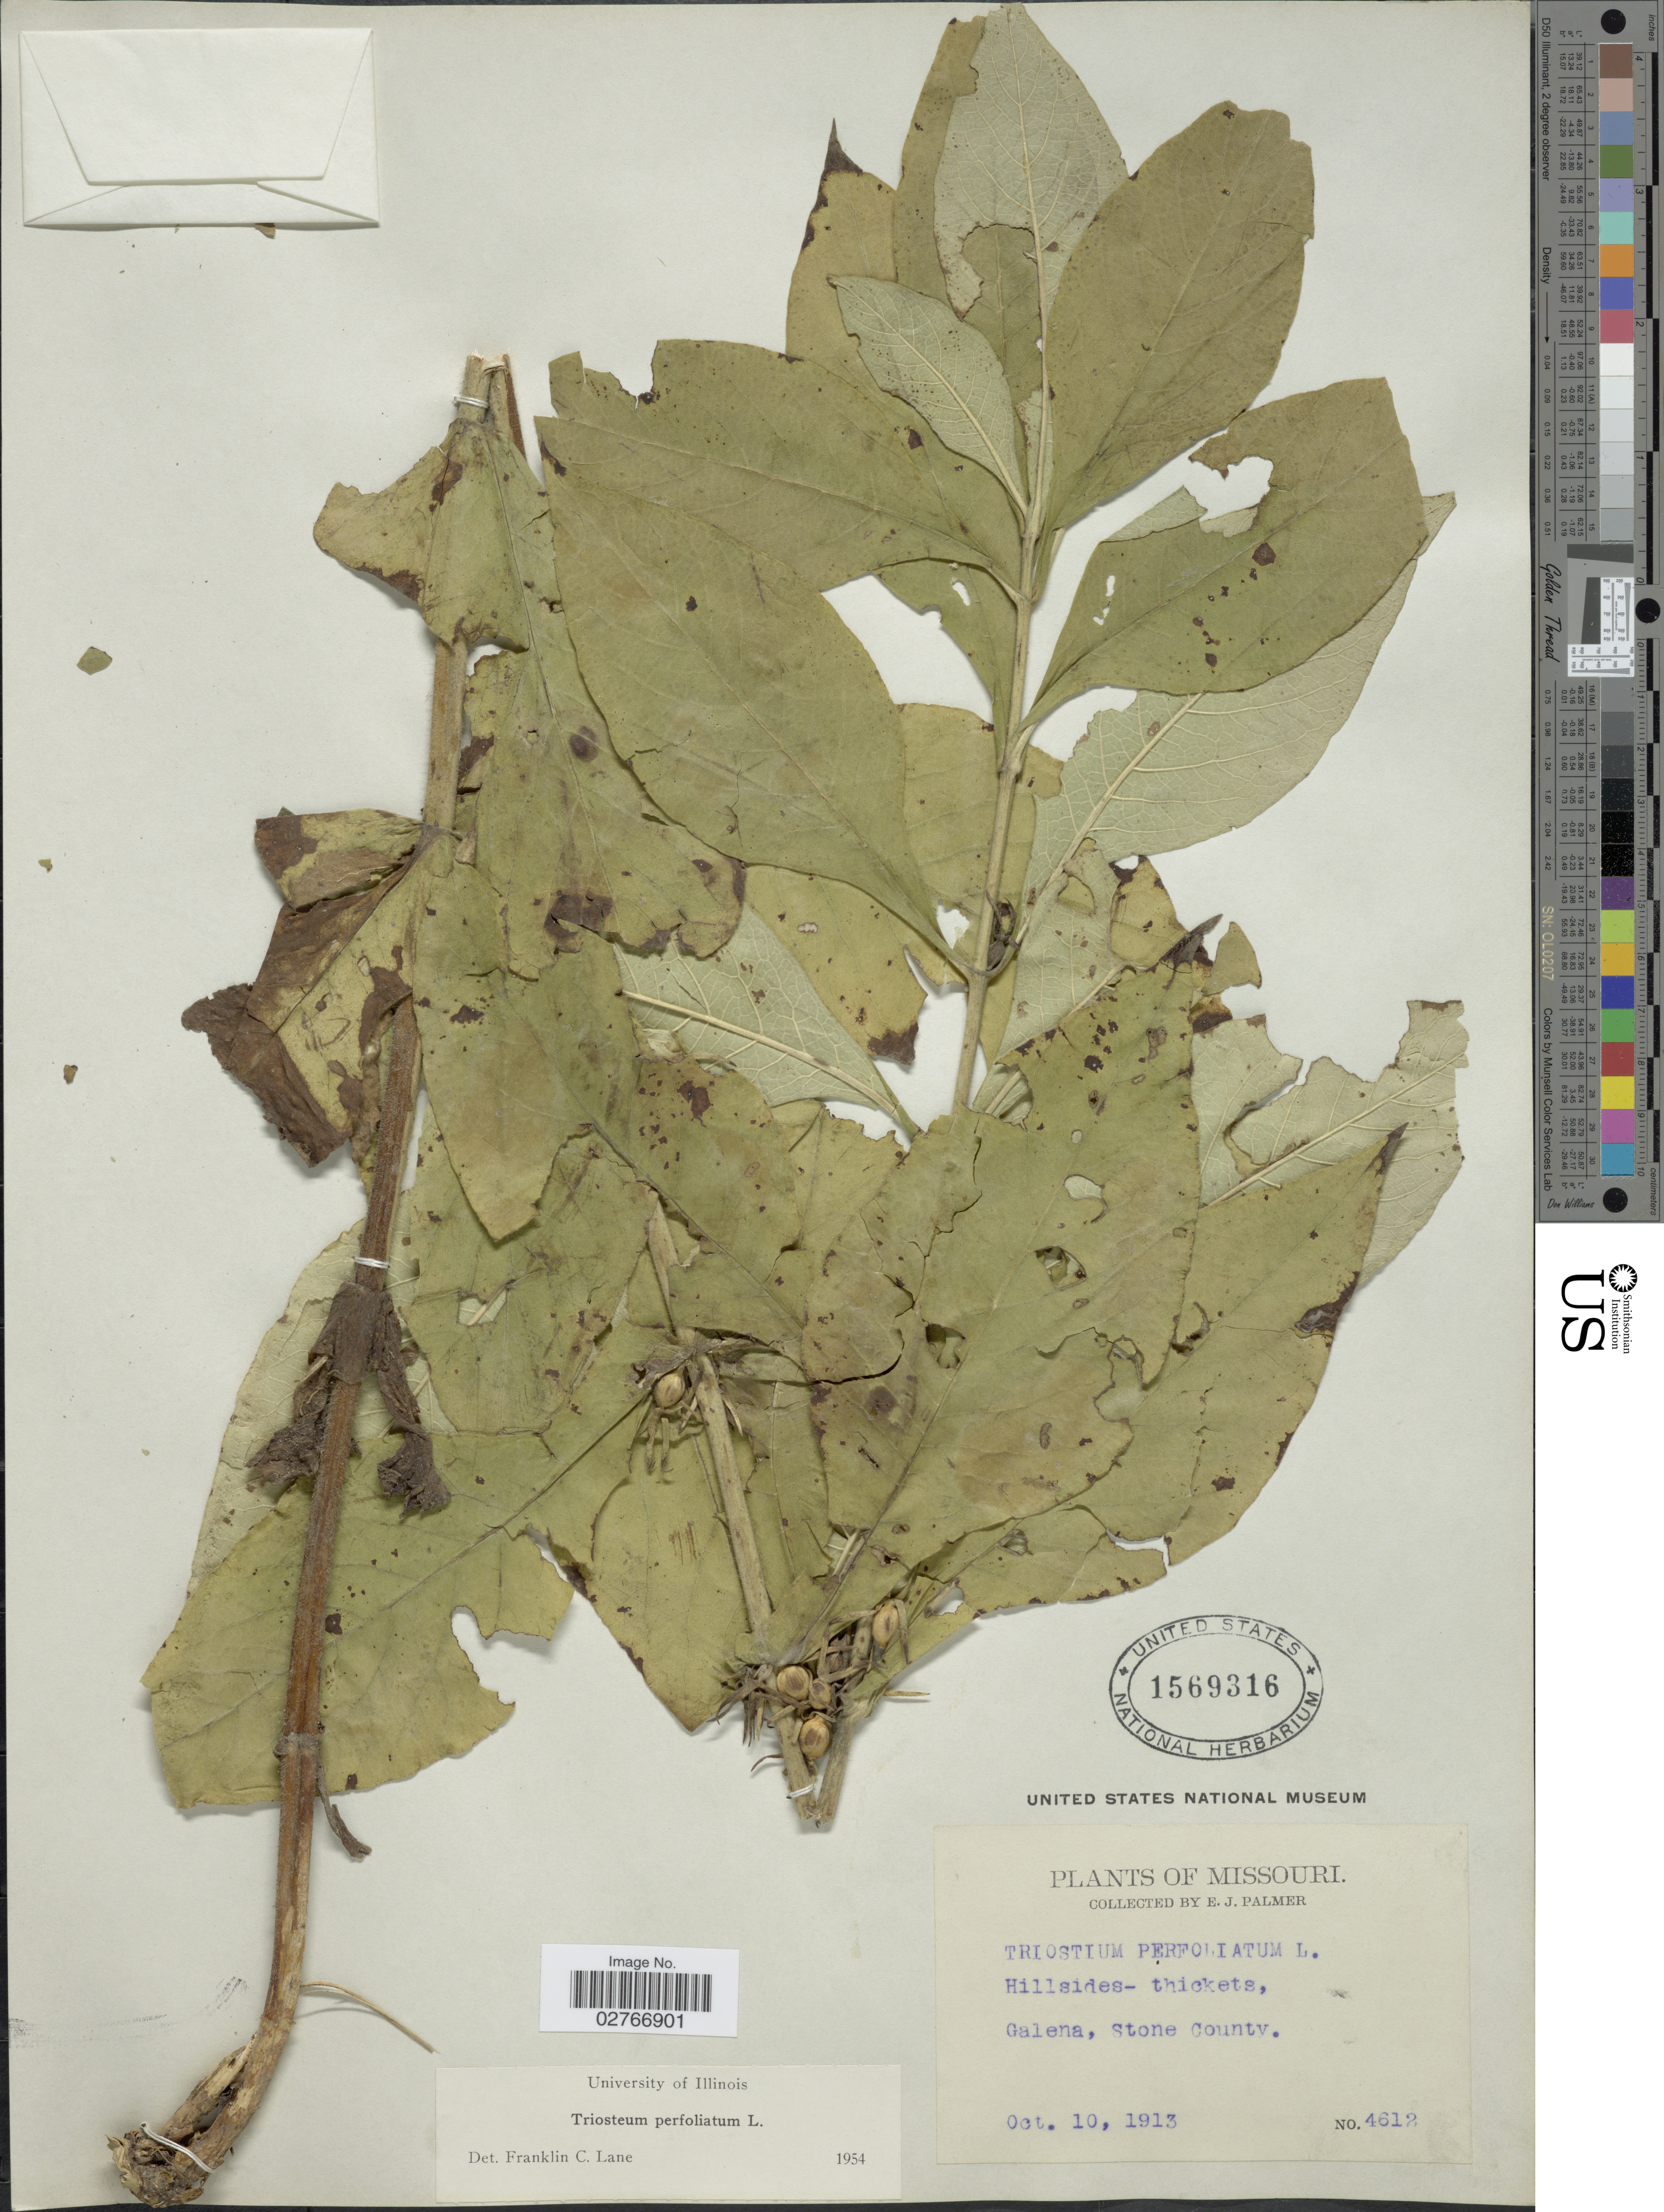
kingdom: Plantae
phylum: Tracheophyta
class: Magnoliopsida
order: Dipsacales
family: Caprifoliaceae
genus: Triosteum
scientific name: Triosteum perfoliatum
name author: L.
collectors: E. J. Palmer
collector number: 4612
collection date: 1913-10-10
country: United States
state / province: Missouri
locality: Galena, Stone County.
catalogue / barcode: US 1569316